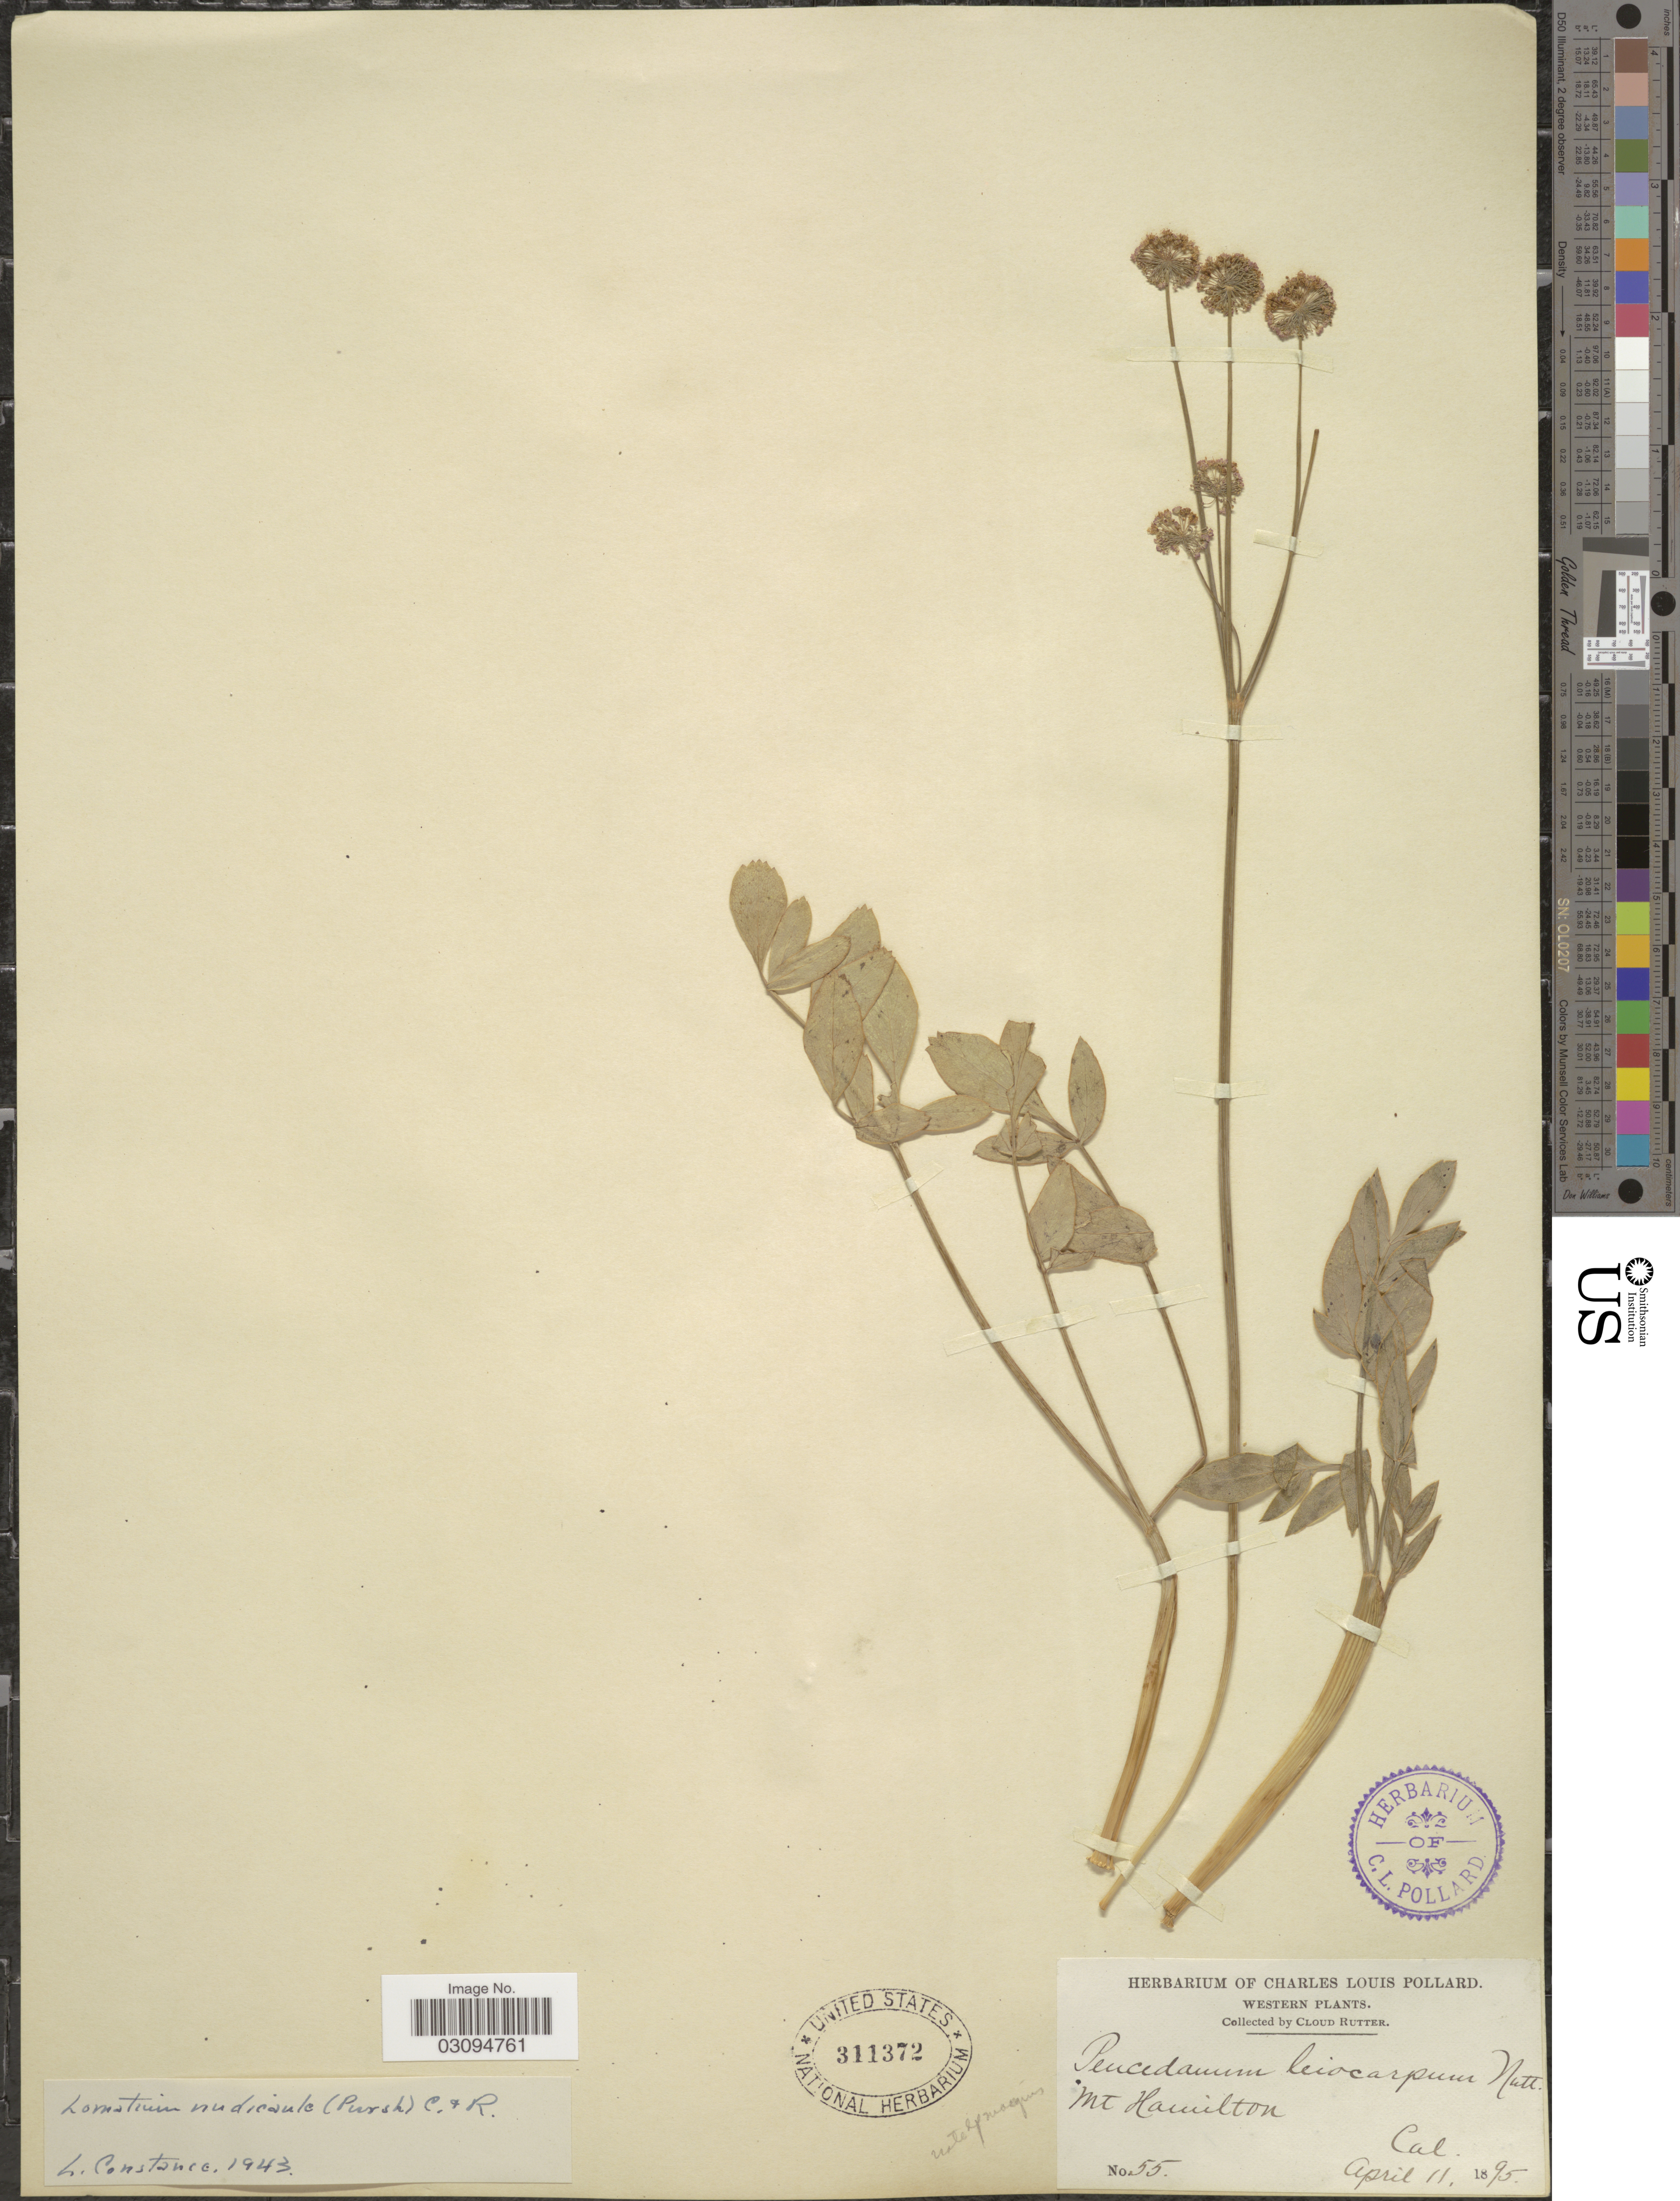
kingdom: Plantae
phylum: Tracheophyta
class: Magnoliopsida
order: Apiales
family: Apiaceae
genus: Lomatium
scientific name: Lomatium nudicaule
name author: (Pursh) J.M. Coult. & Rose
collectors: C. Rutter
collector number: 55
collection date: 1895-04-11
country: United States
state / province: California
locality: Western. Mt Hamilton.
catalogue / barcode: US 311372